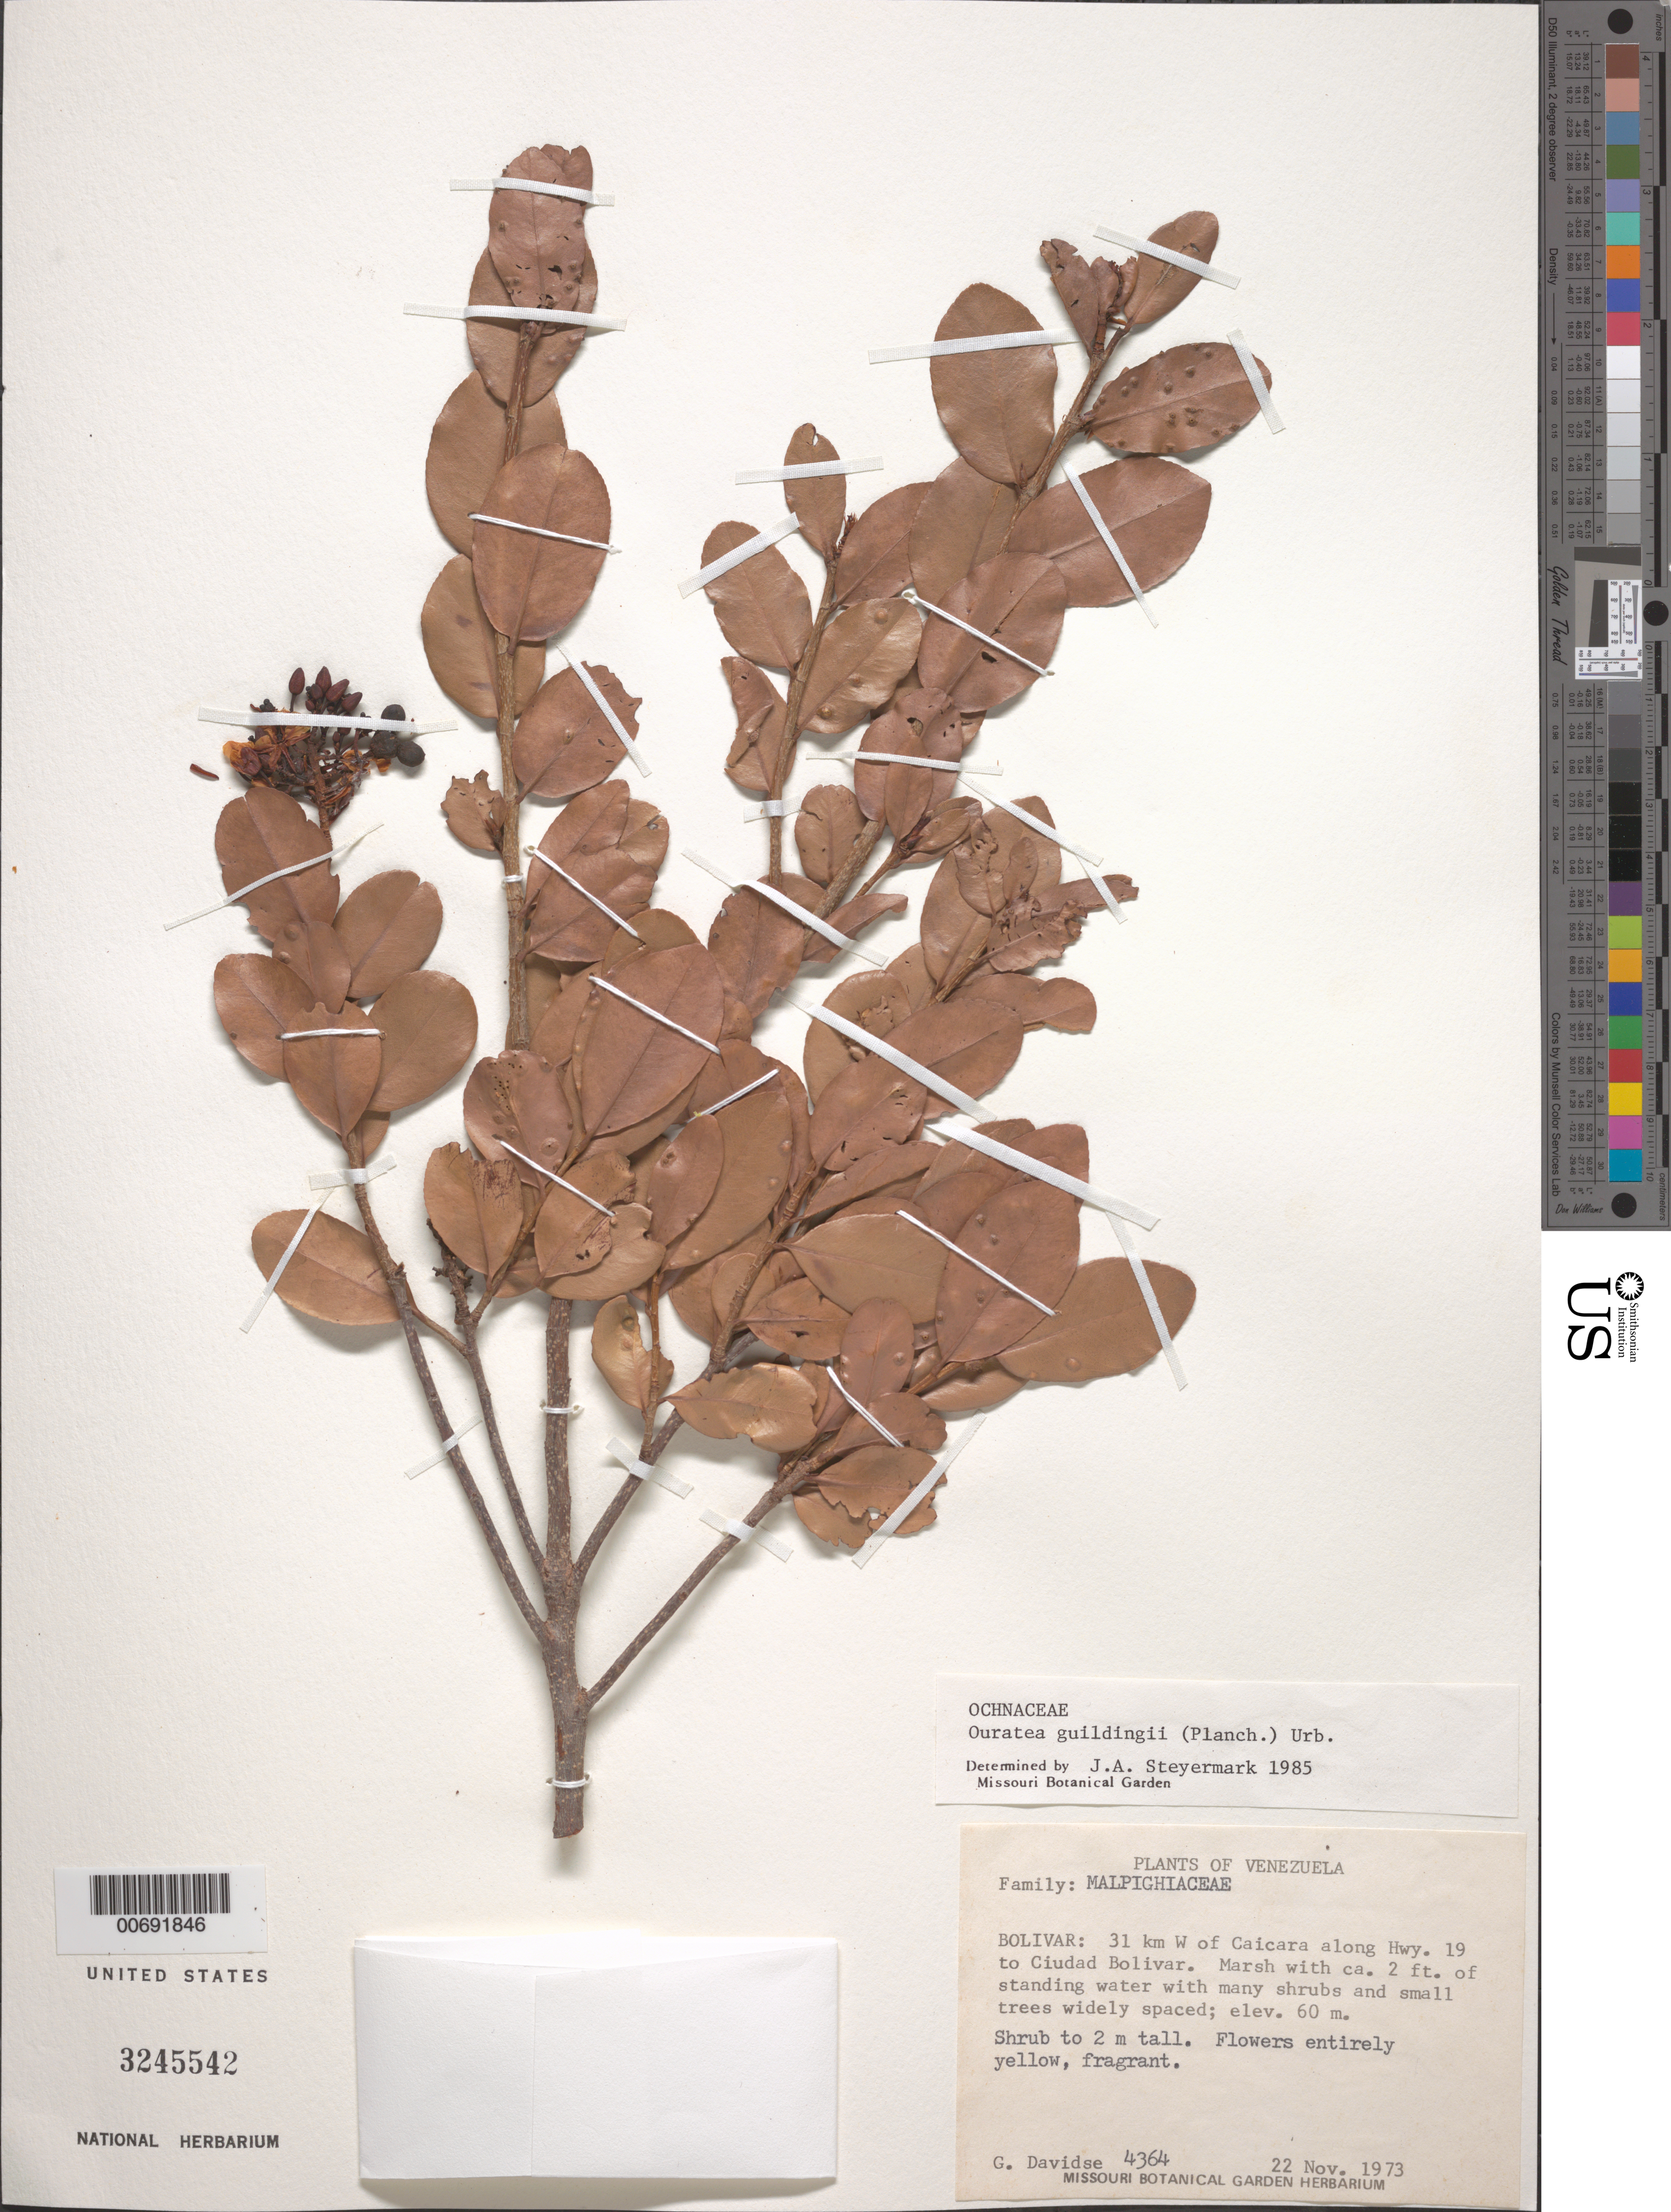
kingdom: Plantae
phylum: Tracheophyta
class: Magnoliopsida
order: Malpighiales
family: Ochnaceae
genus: Ouratea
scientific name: Ouratea guildingii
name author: (Planch.) Urb.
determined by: Steyermark, Julian A., (VEN)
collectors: G. Davidse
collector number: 4364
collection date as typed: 22-Nov-73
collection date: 1973-11-22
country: Venezuela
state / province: Bolívar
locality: Caicara, 31 km SW of along Hwy 19 to Ciudad Bolívar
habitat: Marsh with ca. 2 ft. standing water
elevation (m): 60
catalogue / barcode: US 3245542